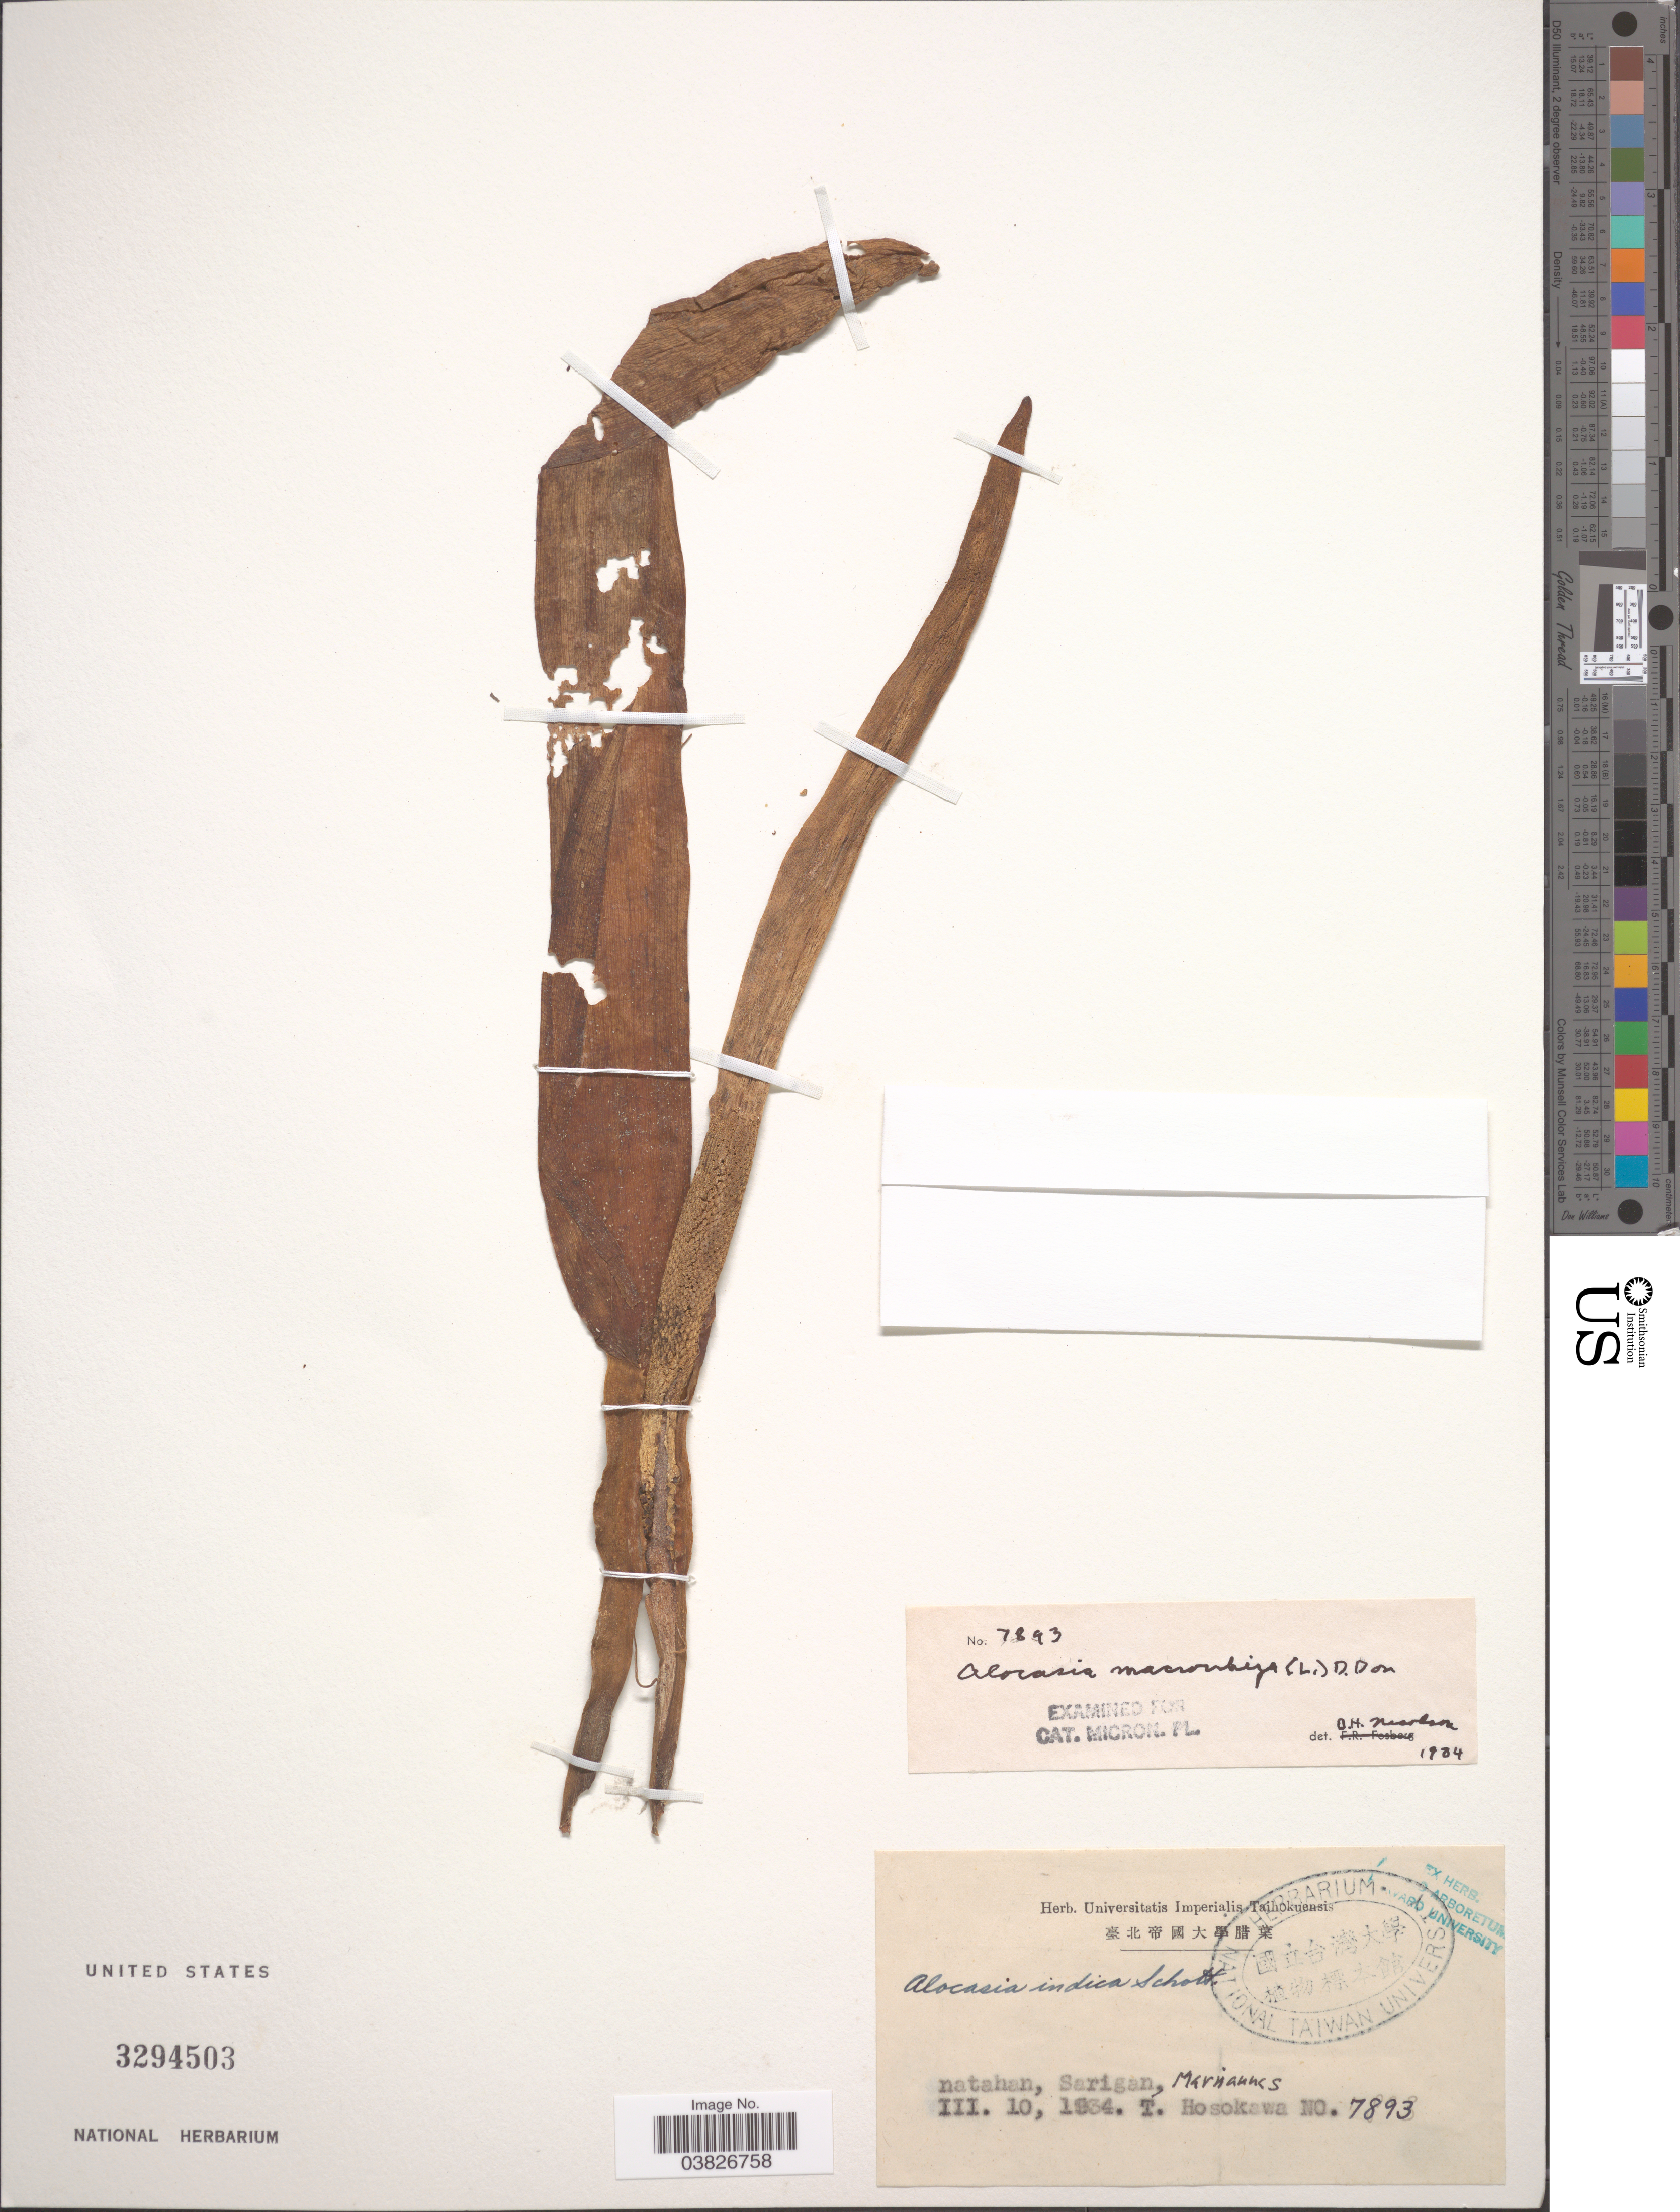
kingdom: Plantae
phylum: Tracheophyta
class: Liliopsida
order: Alismatales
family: Araceae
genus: Alocasia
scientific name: Alocasia macrorrhizos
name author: (L.) G. Don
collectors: T. Hosokawa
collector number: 7893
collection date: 1934-03-10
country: Northern Mariana Islands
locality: Natahan, Sarigan, Marianna.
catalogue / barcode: US 3294503